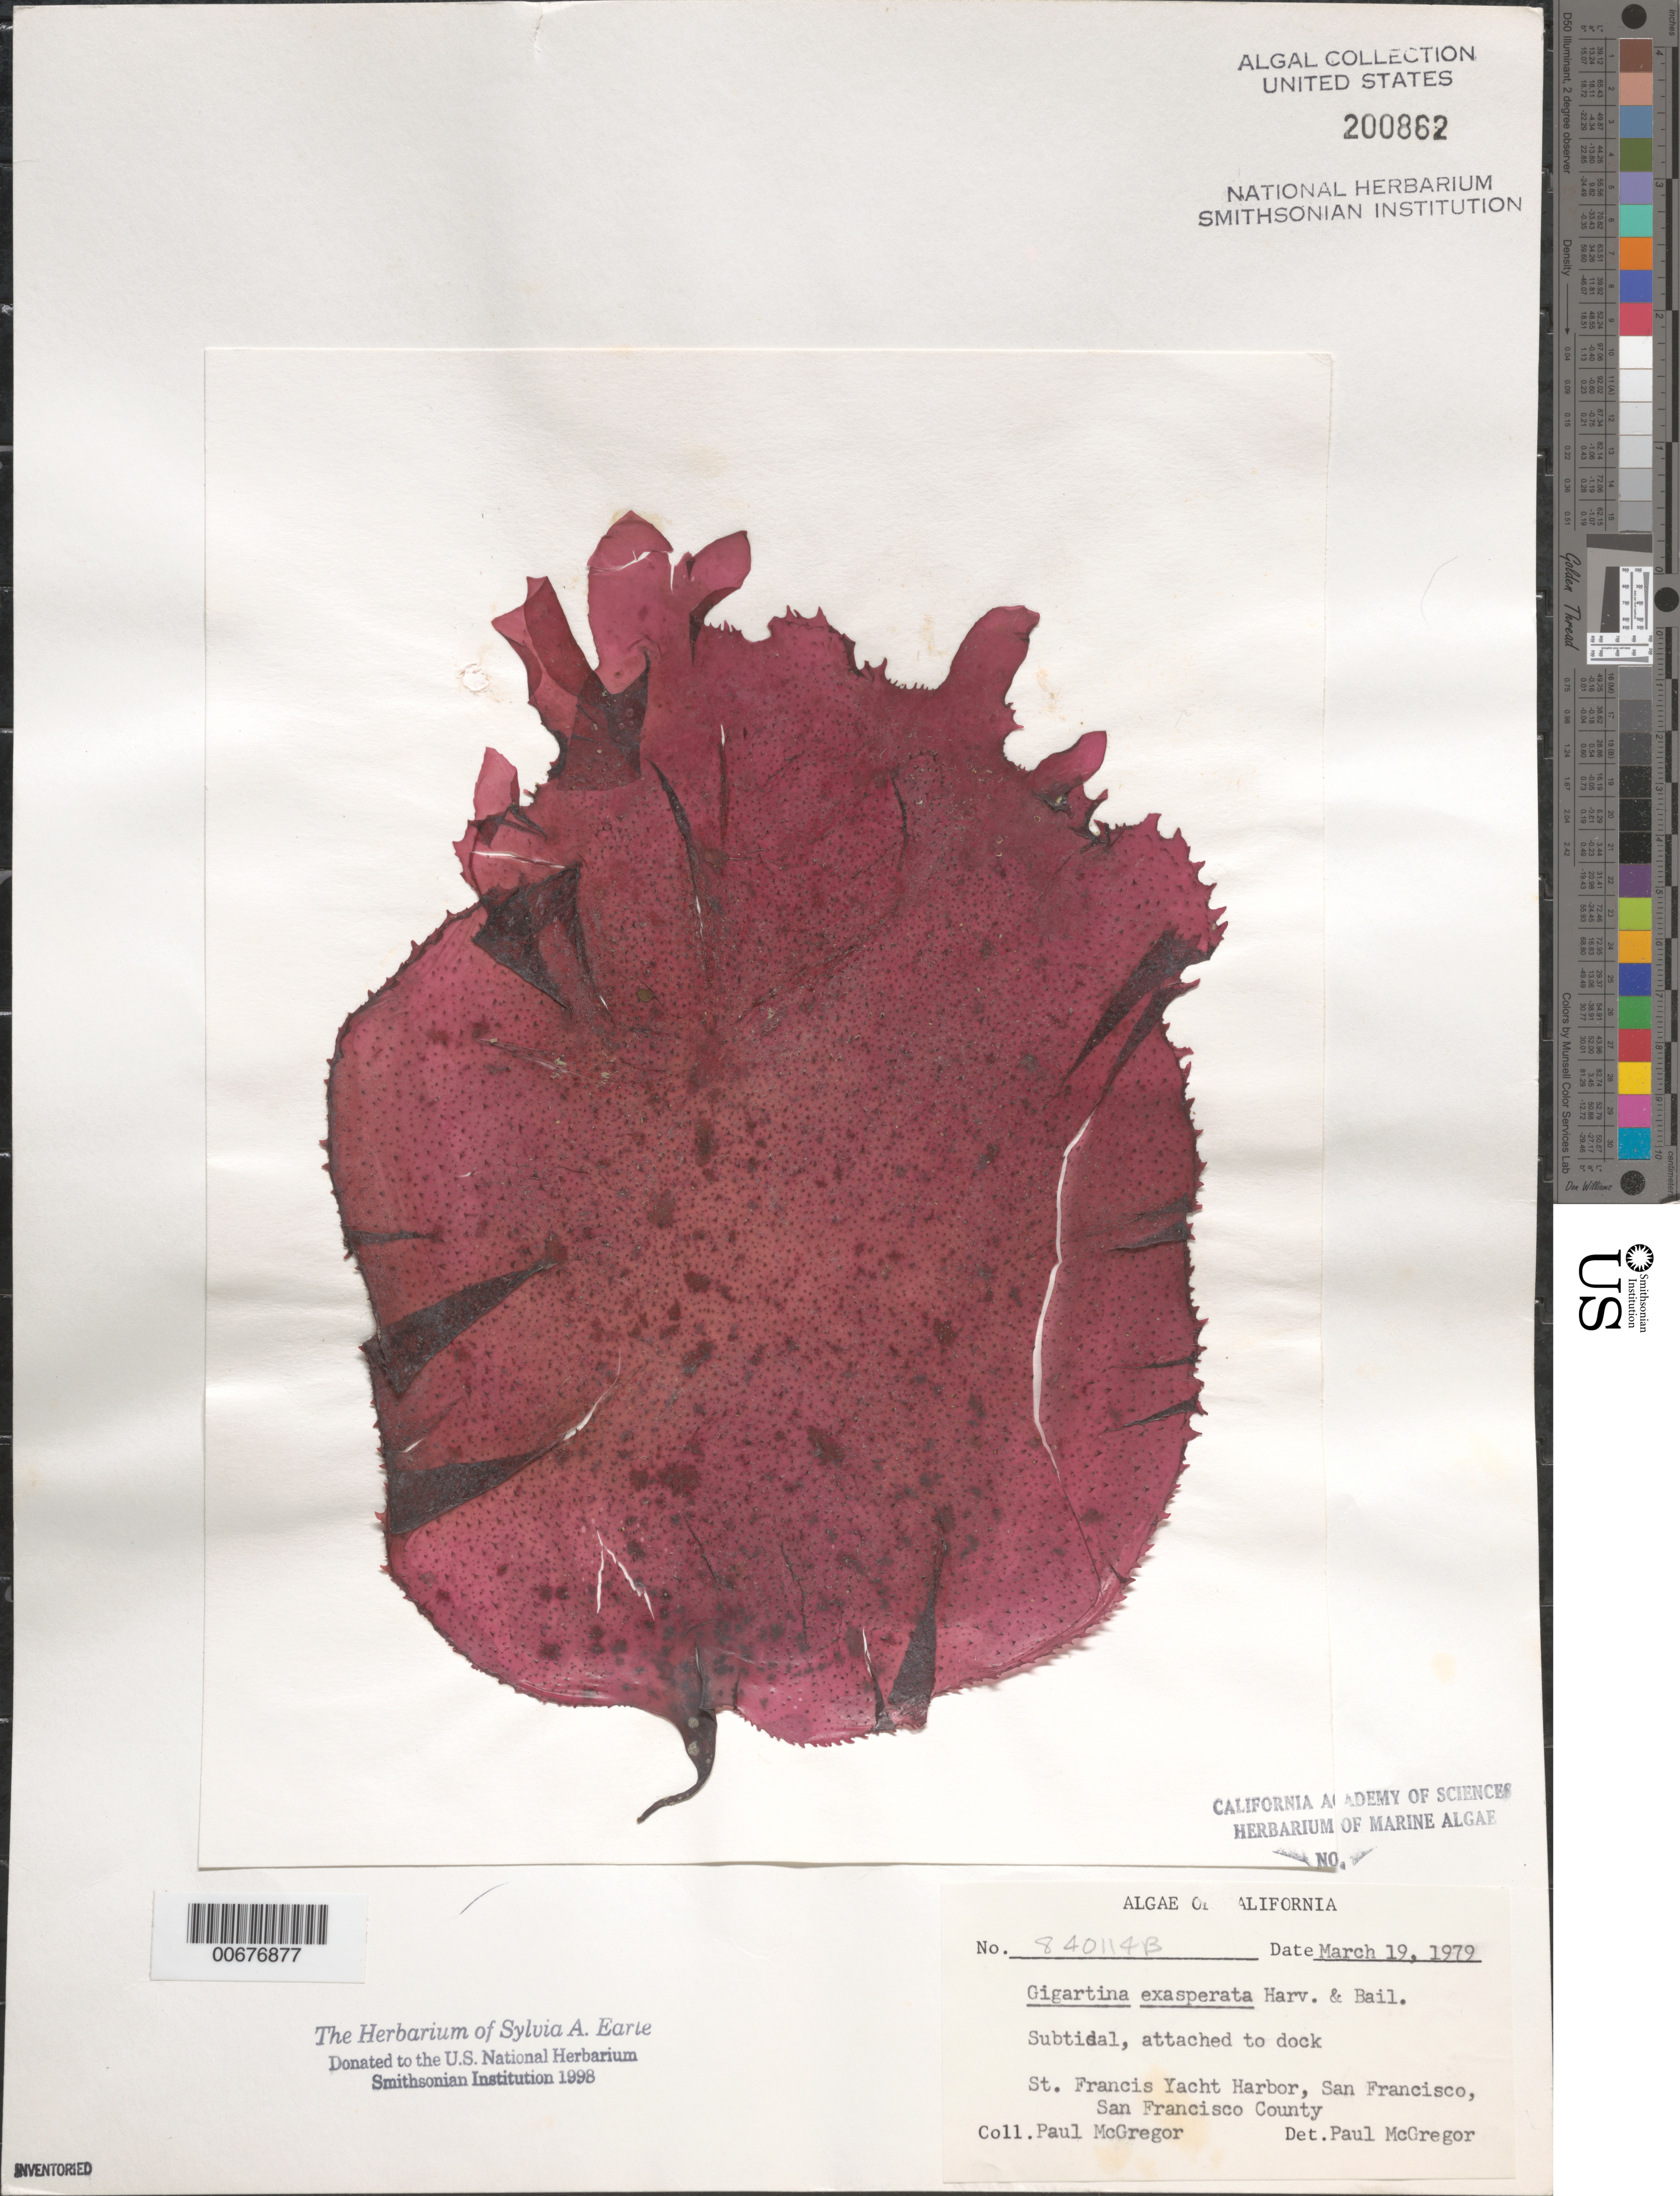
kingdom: Plantae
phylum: Rhodophyta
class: Florideophyceae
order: Gigartinales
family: Gigartinaceae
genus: Chondracanthus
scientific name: Chondracanthus exasperatus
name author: (Harv. & J. Bailey) J.R. Hughey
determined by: Algae name updating Project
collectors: P. McGregor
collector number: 840114B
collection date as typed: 19 Mar 1979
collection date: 1979-03-19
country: United States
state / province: California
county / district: San Francisco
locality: San Francisco, St. Francis Yacht Harbor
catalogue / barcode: US 200862